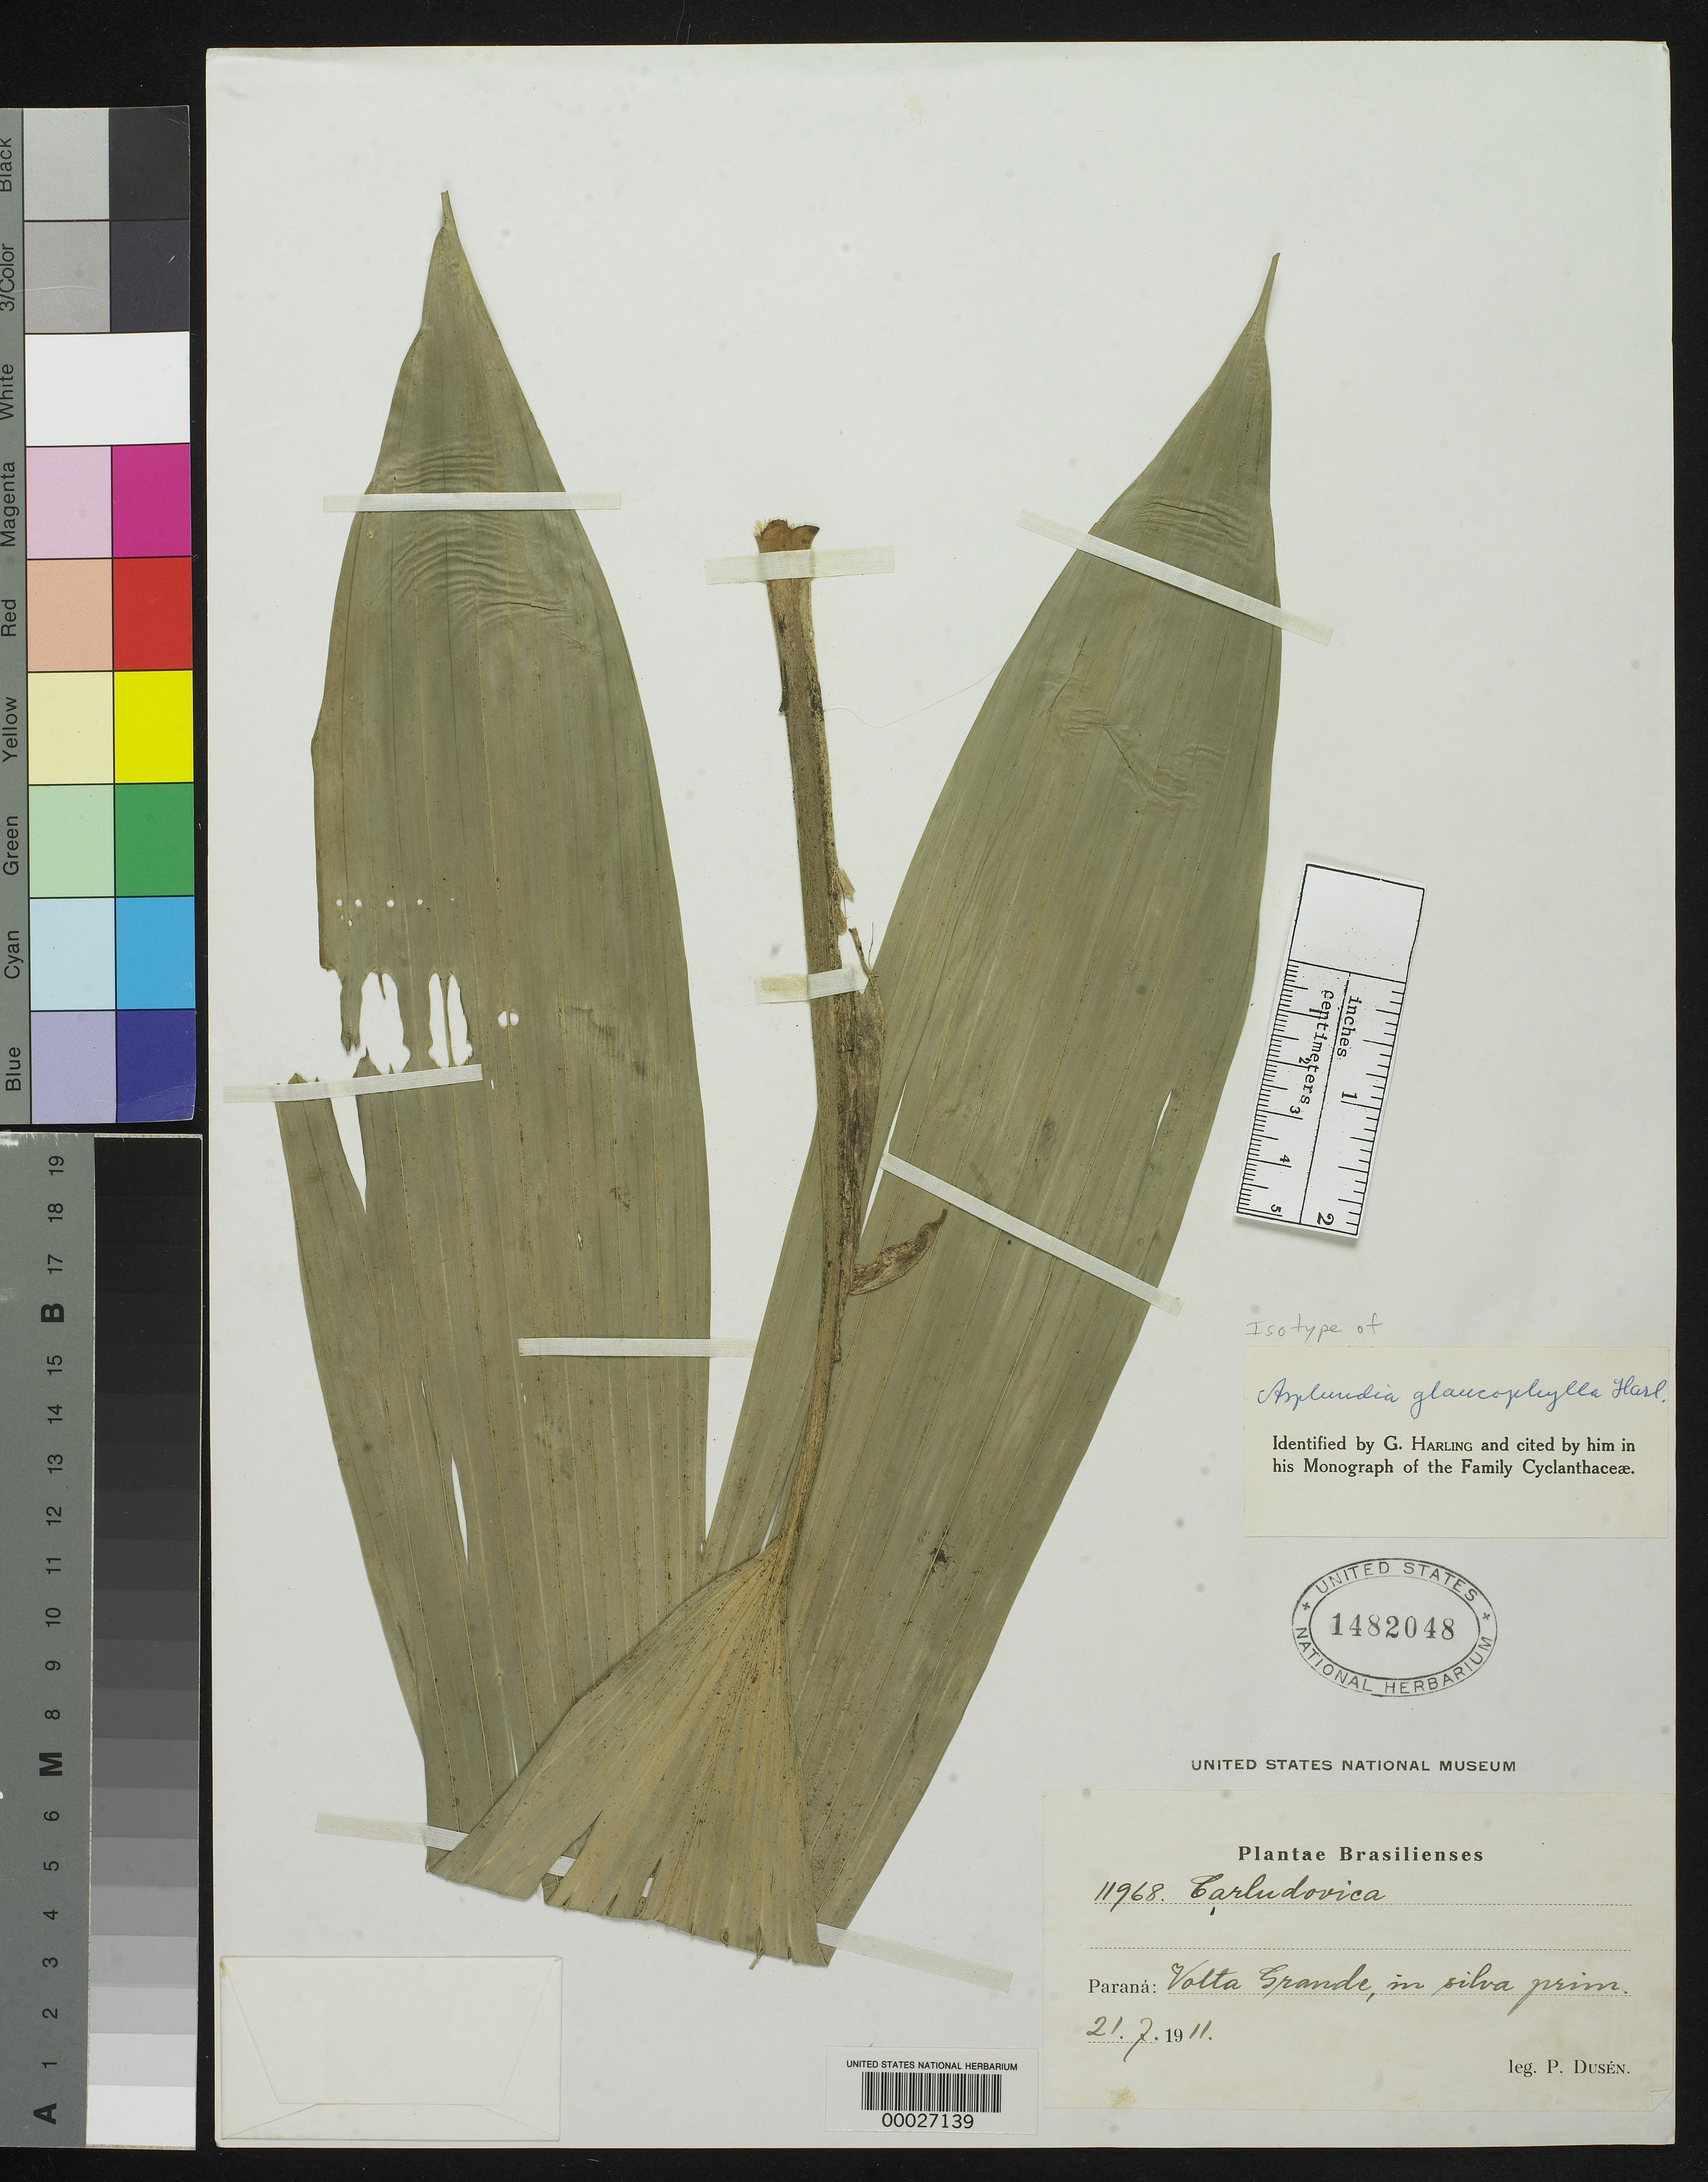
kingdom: Plantae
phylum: Tracheophyta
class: Liliopsida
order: Pandanales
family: Cyclanthaceae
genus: Asplundia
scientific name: Asplundia glaucophylla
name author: Harling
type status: Isotype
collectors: P. Dusén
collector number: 11968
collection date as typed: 21 Jul 1911 or 21 Oct 1911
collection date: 1911-07-21 or 1911-10-21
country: Brazil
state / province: Paraná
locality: Volta Grande.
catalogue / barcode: US 1482048